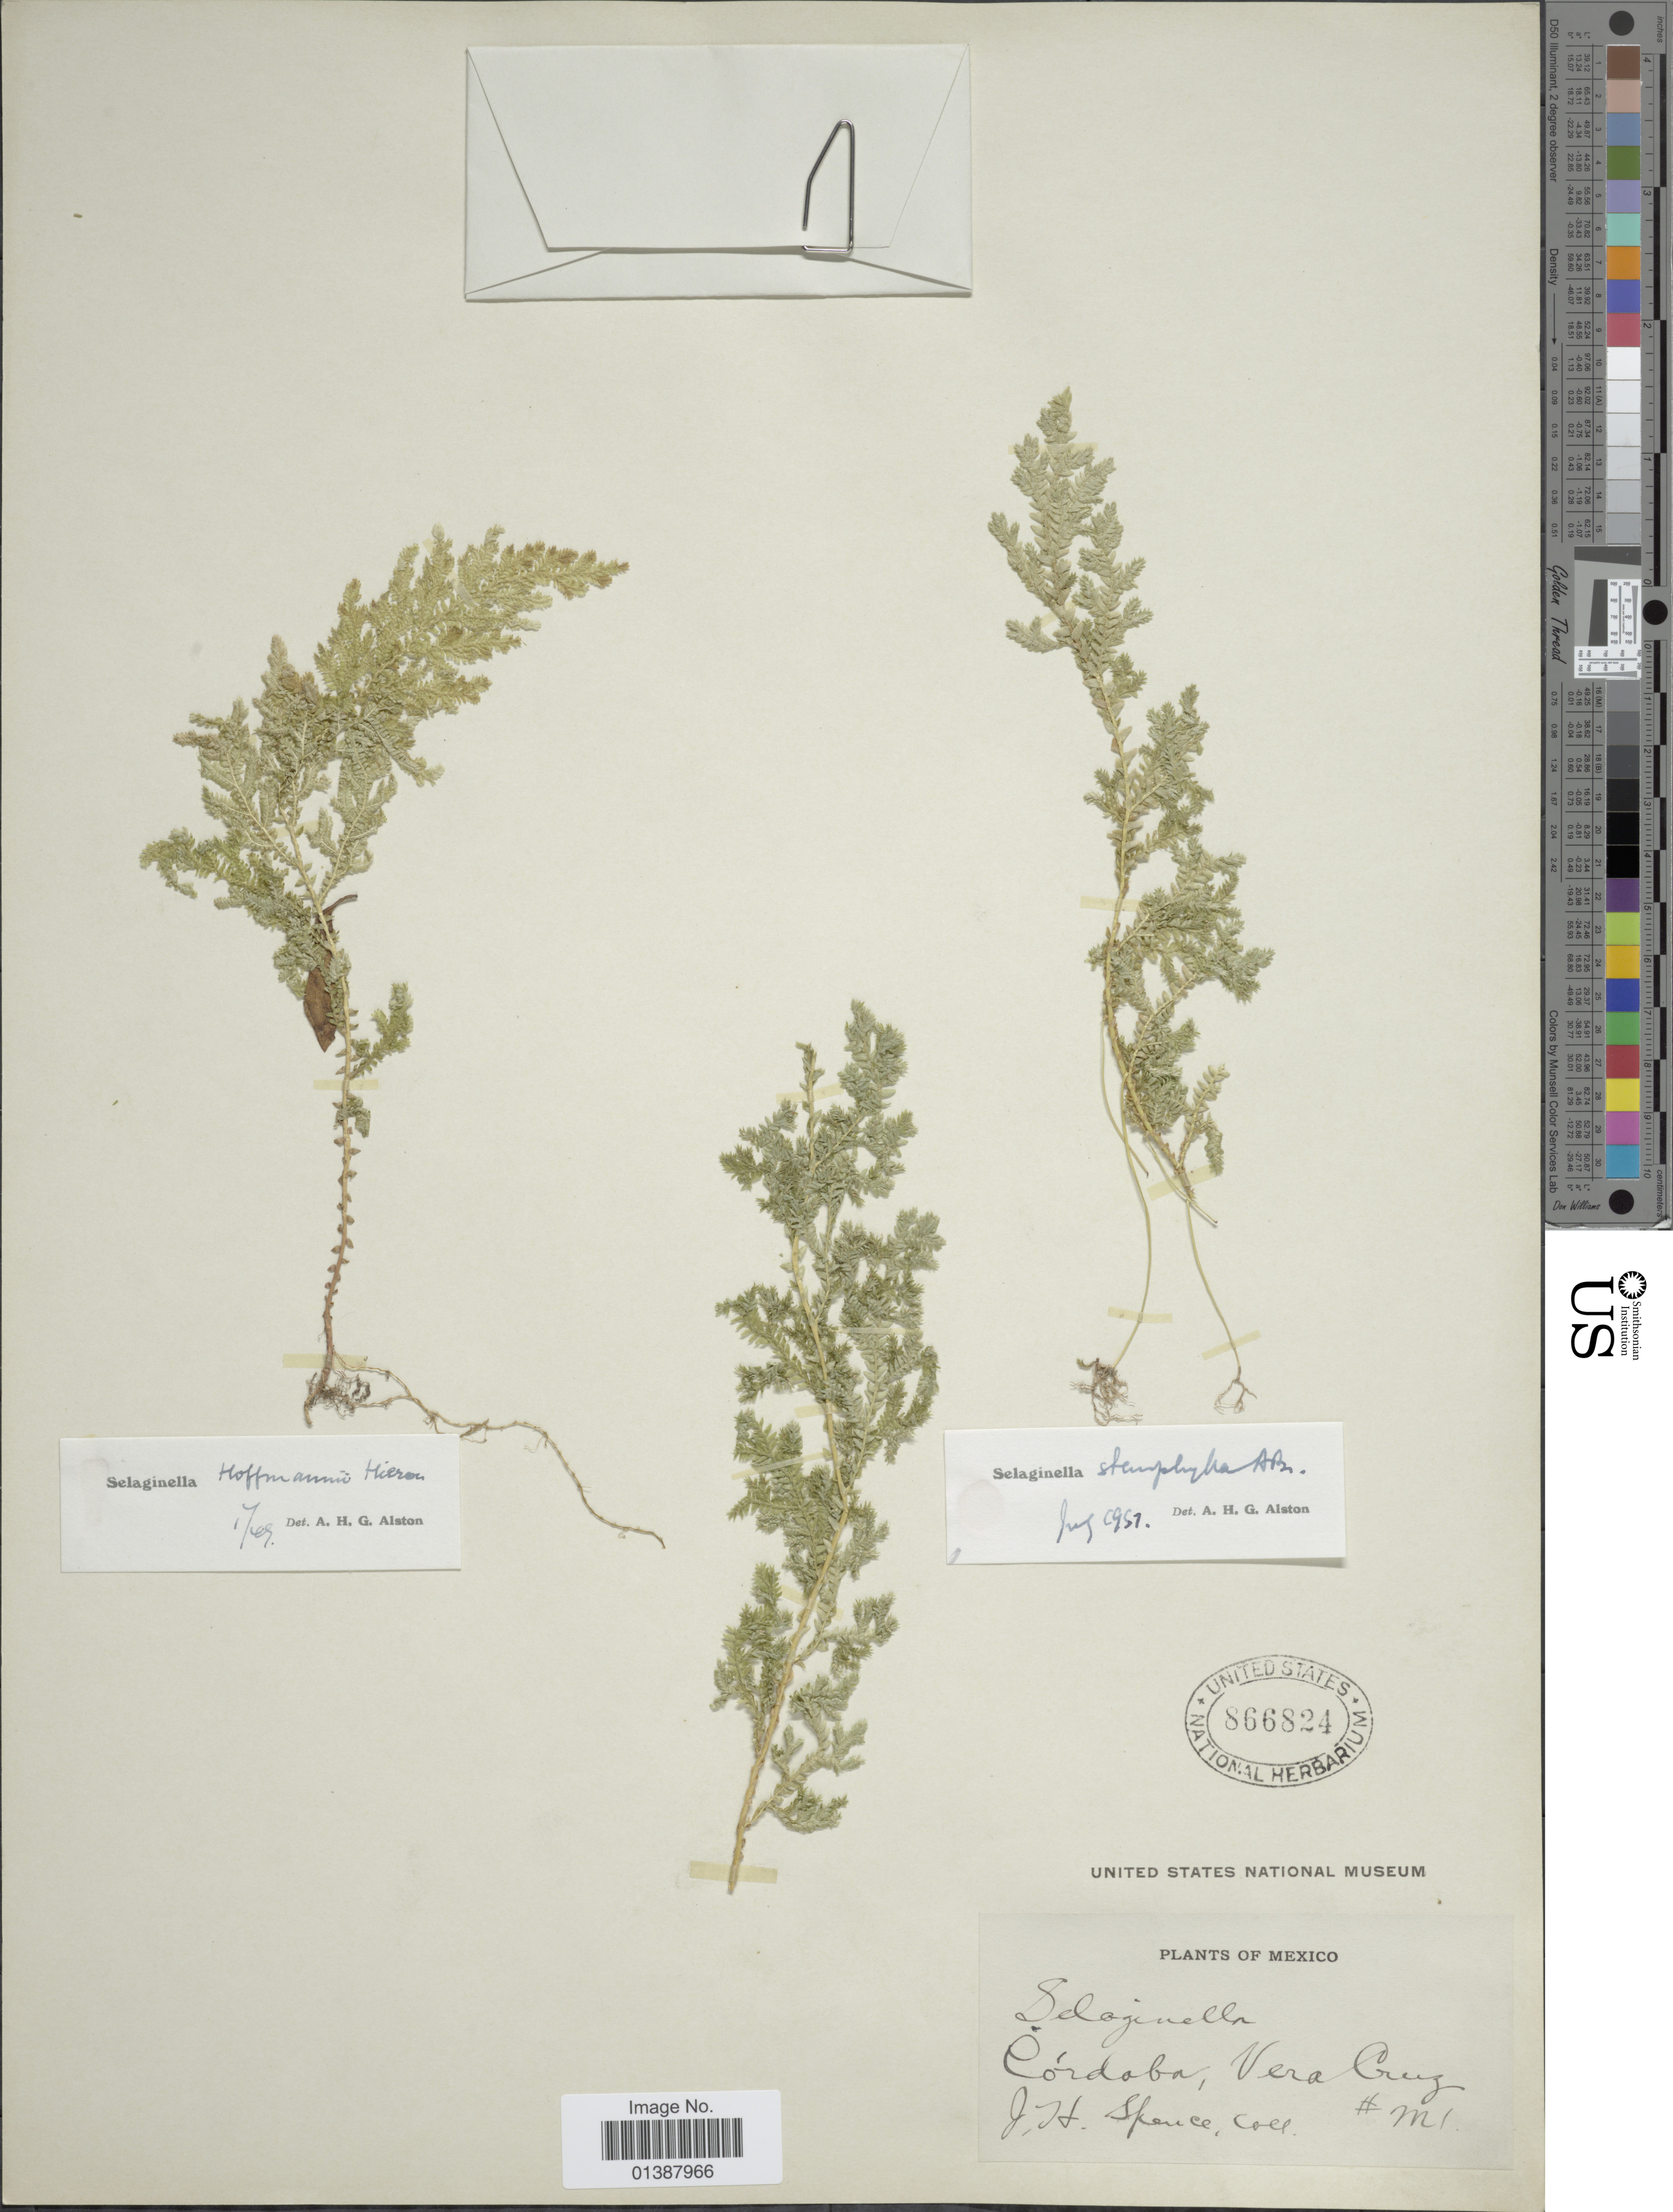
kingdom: Plantae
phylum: Tracheophyta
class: Lycopodiopsida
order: Selaginellales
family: Selaginellaceae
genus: Selaginella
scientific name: Selaginella hoffmannii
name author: Hieron.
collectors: J. Spence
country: Mexico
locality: Cordoba, Vera Cruz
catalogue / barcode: US 866824